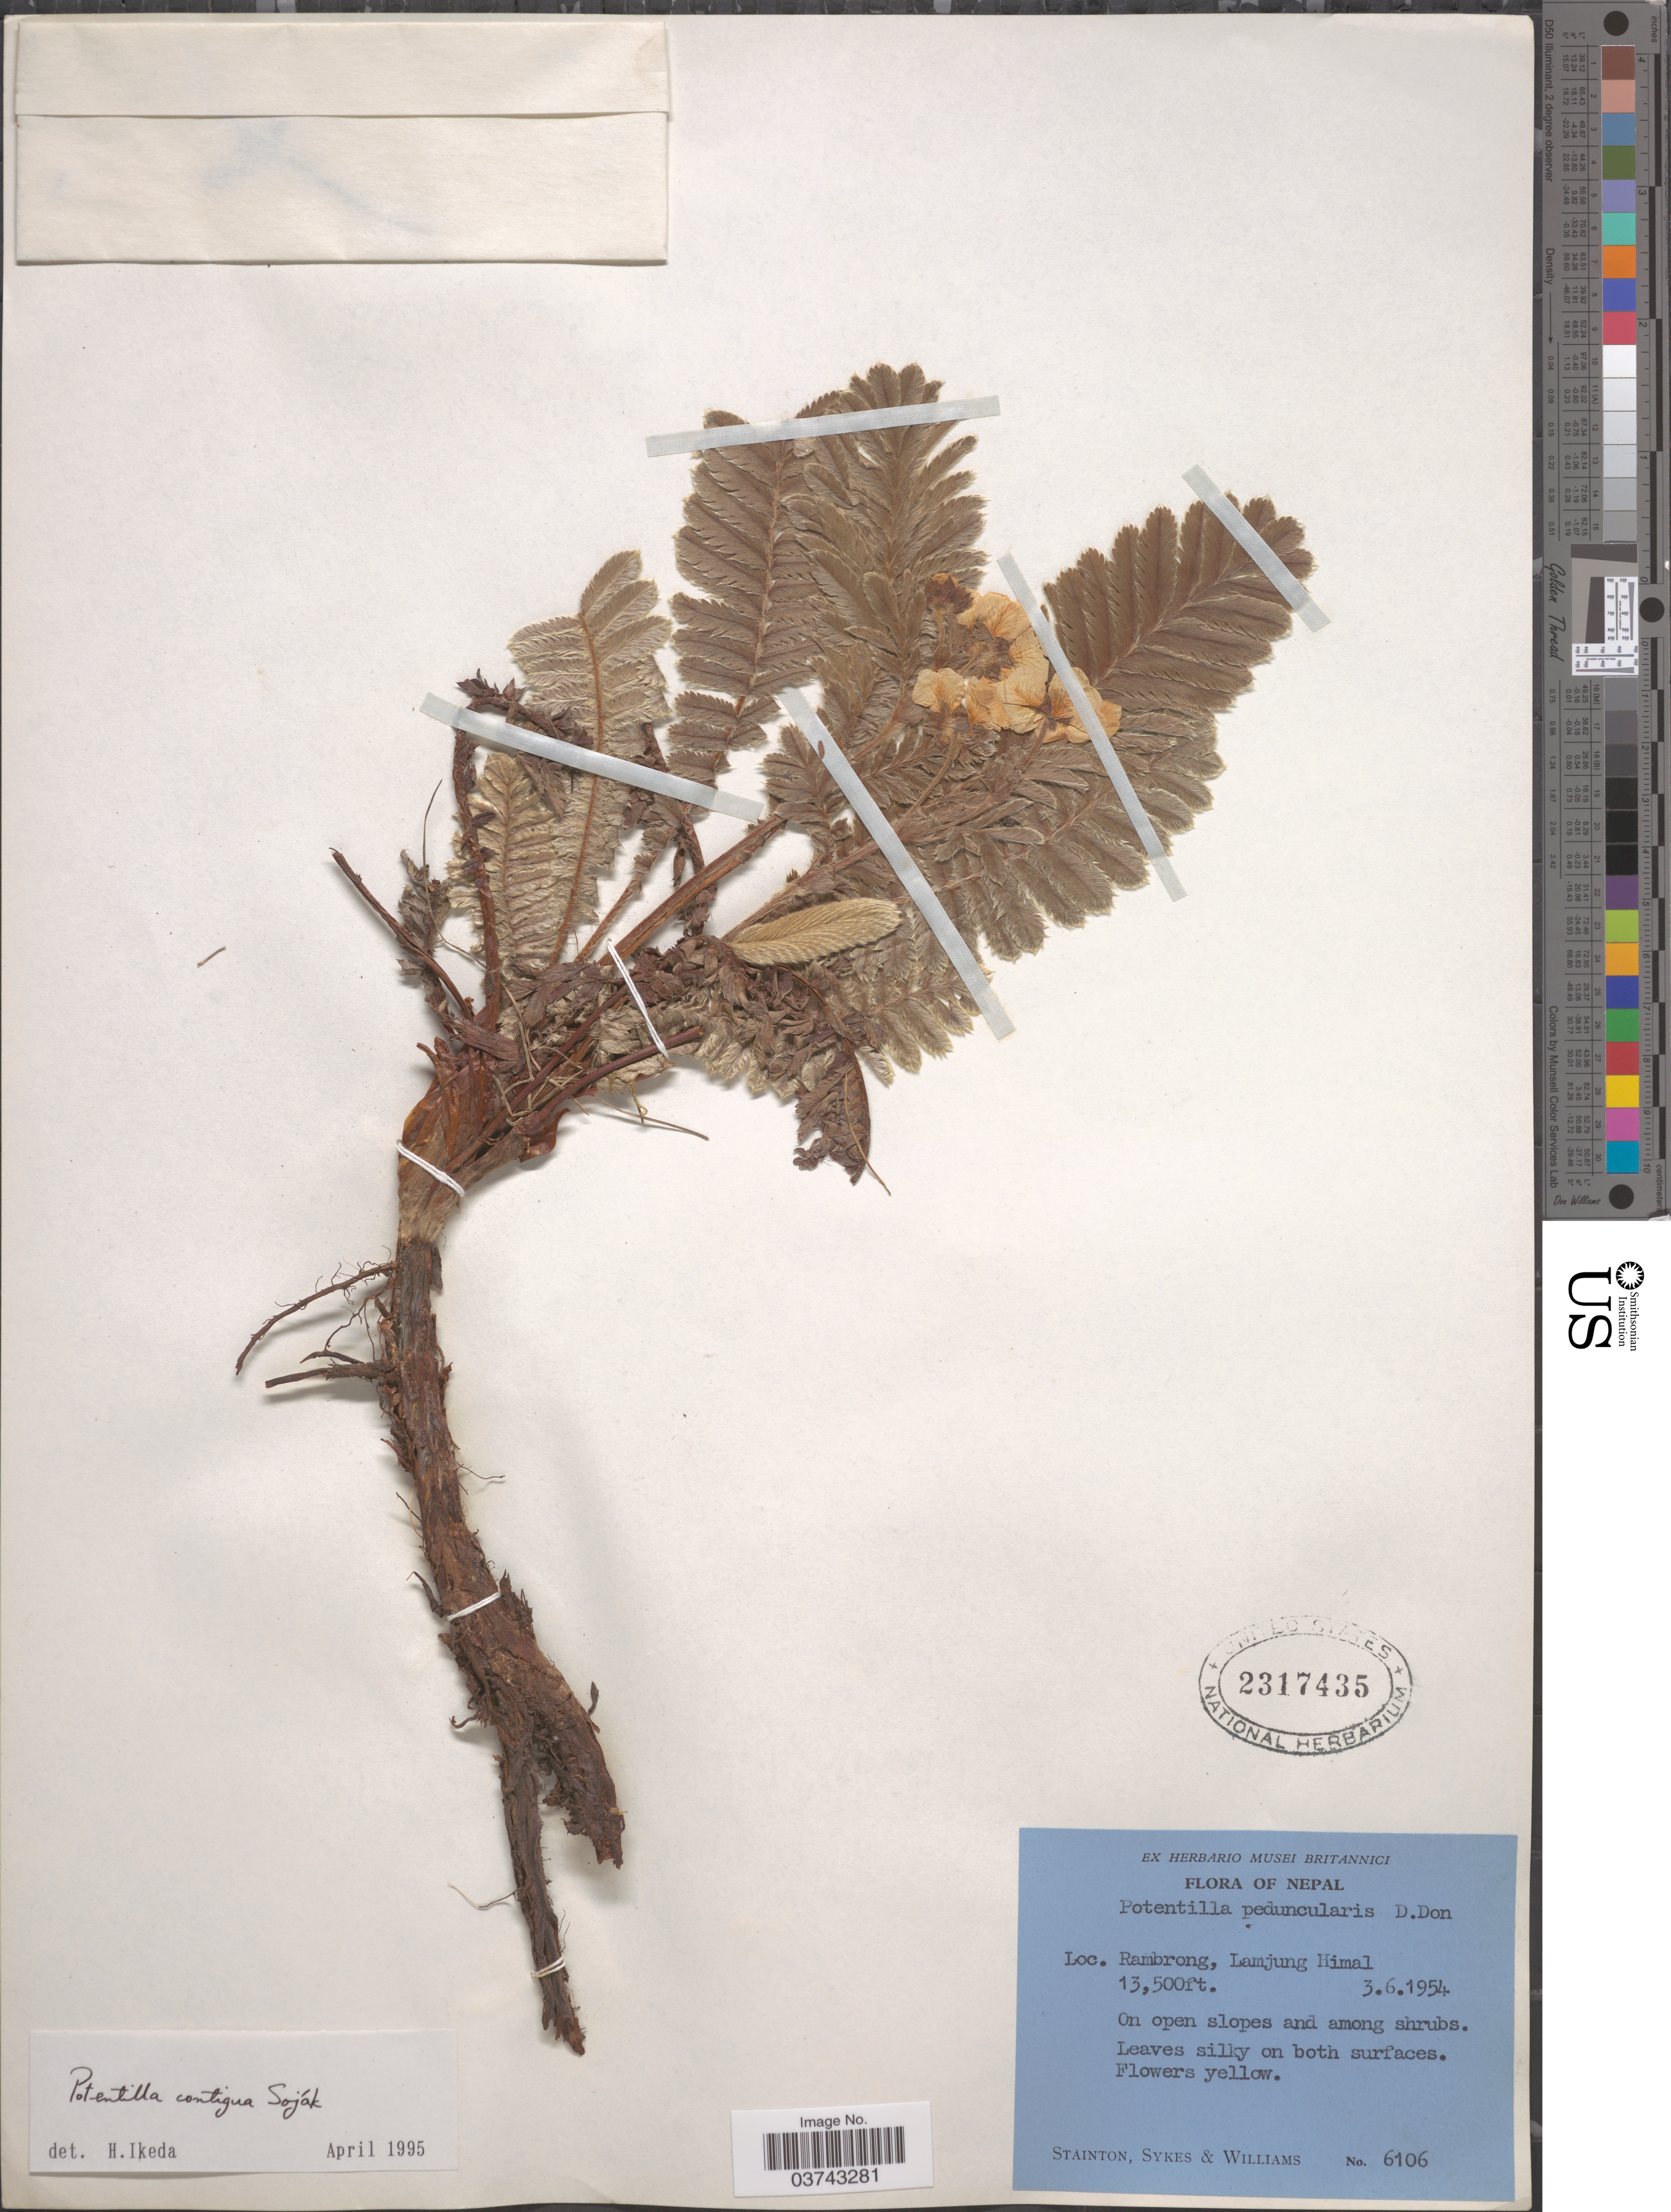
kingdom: Plantae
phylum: Tracheophyta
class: Magnoliopsida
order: Rosales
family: Rosaceae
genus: Potentilla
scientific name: Potentilla contigua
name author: Soják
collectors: -. Stainton, Sykes, -- & -- Williams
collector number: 6106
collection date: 1954-06-03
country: Nepal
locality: Rambrong, Lamjung Himal.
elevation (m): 4115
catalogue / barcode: US 2317435